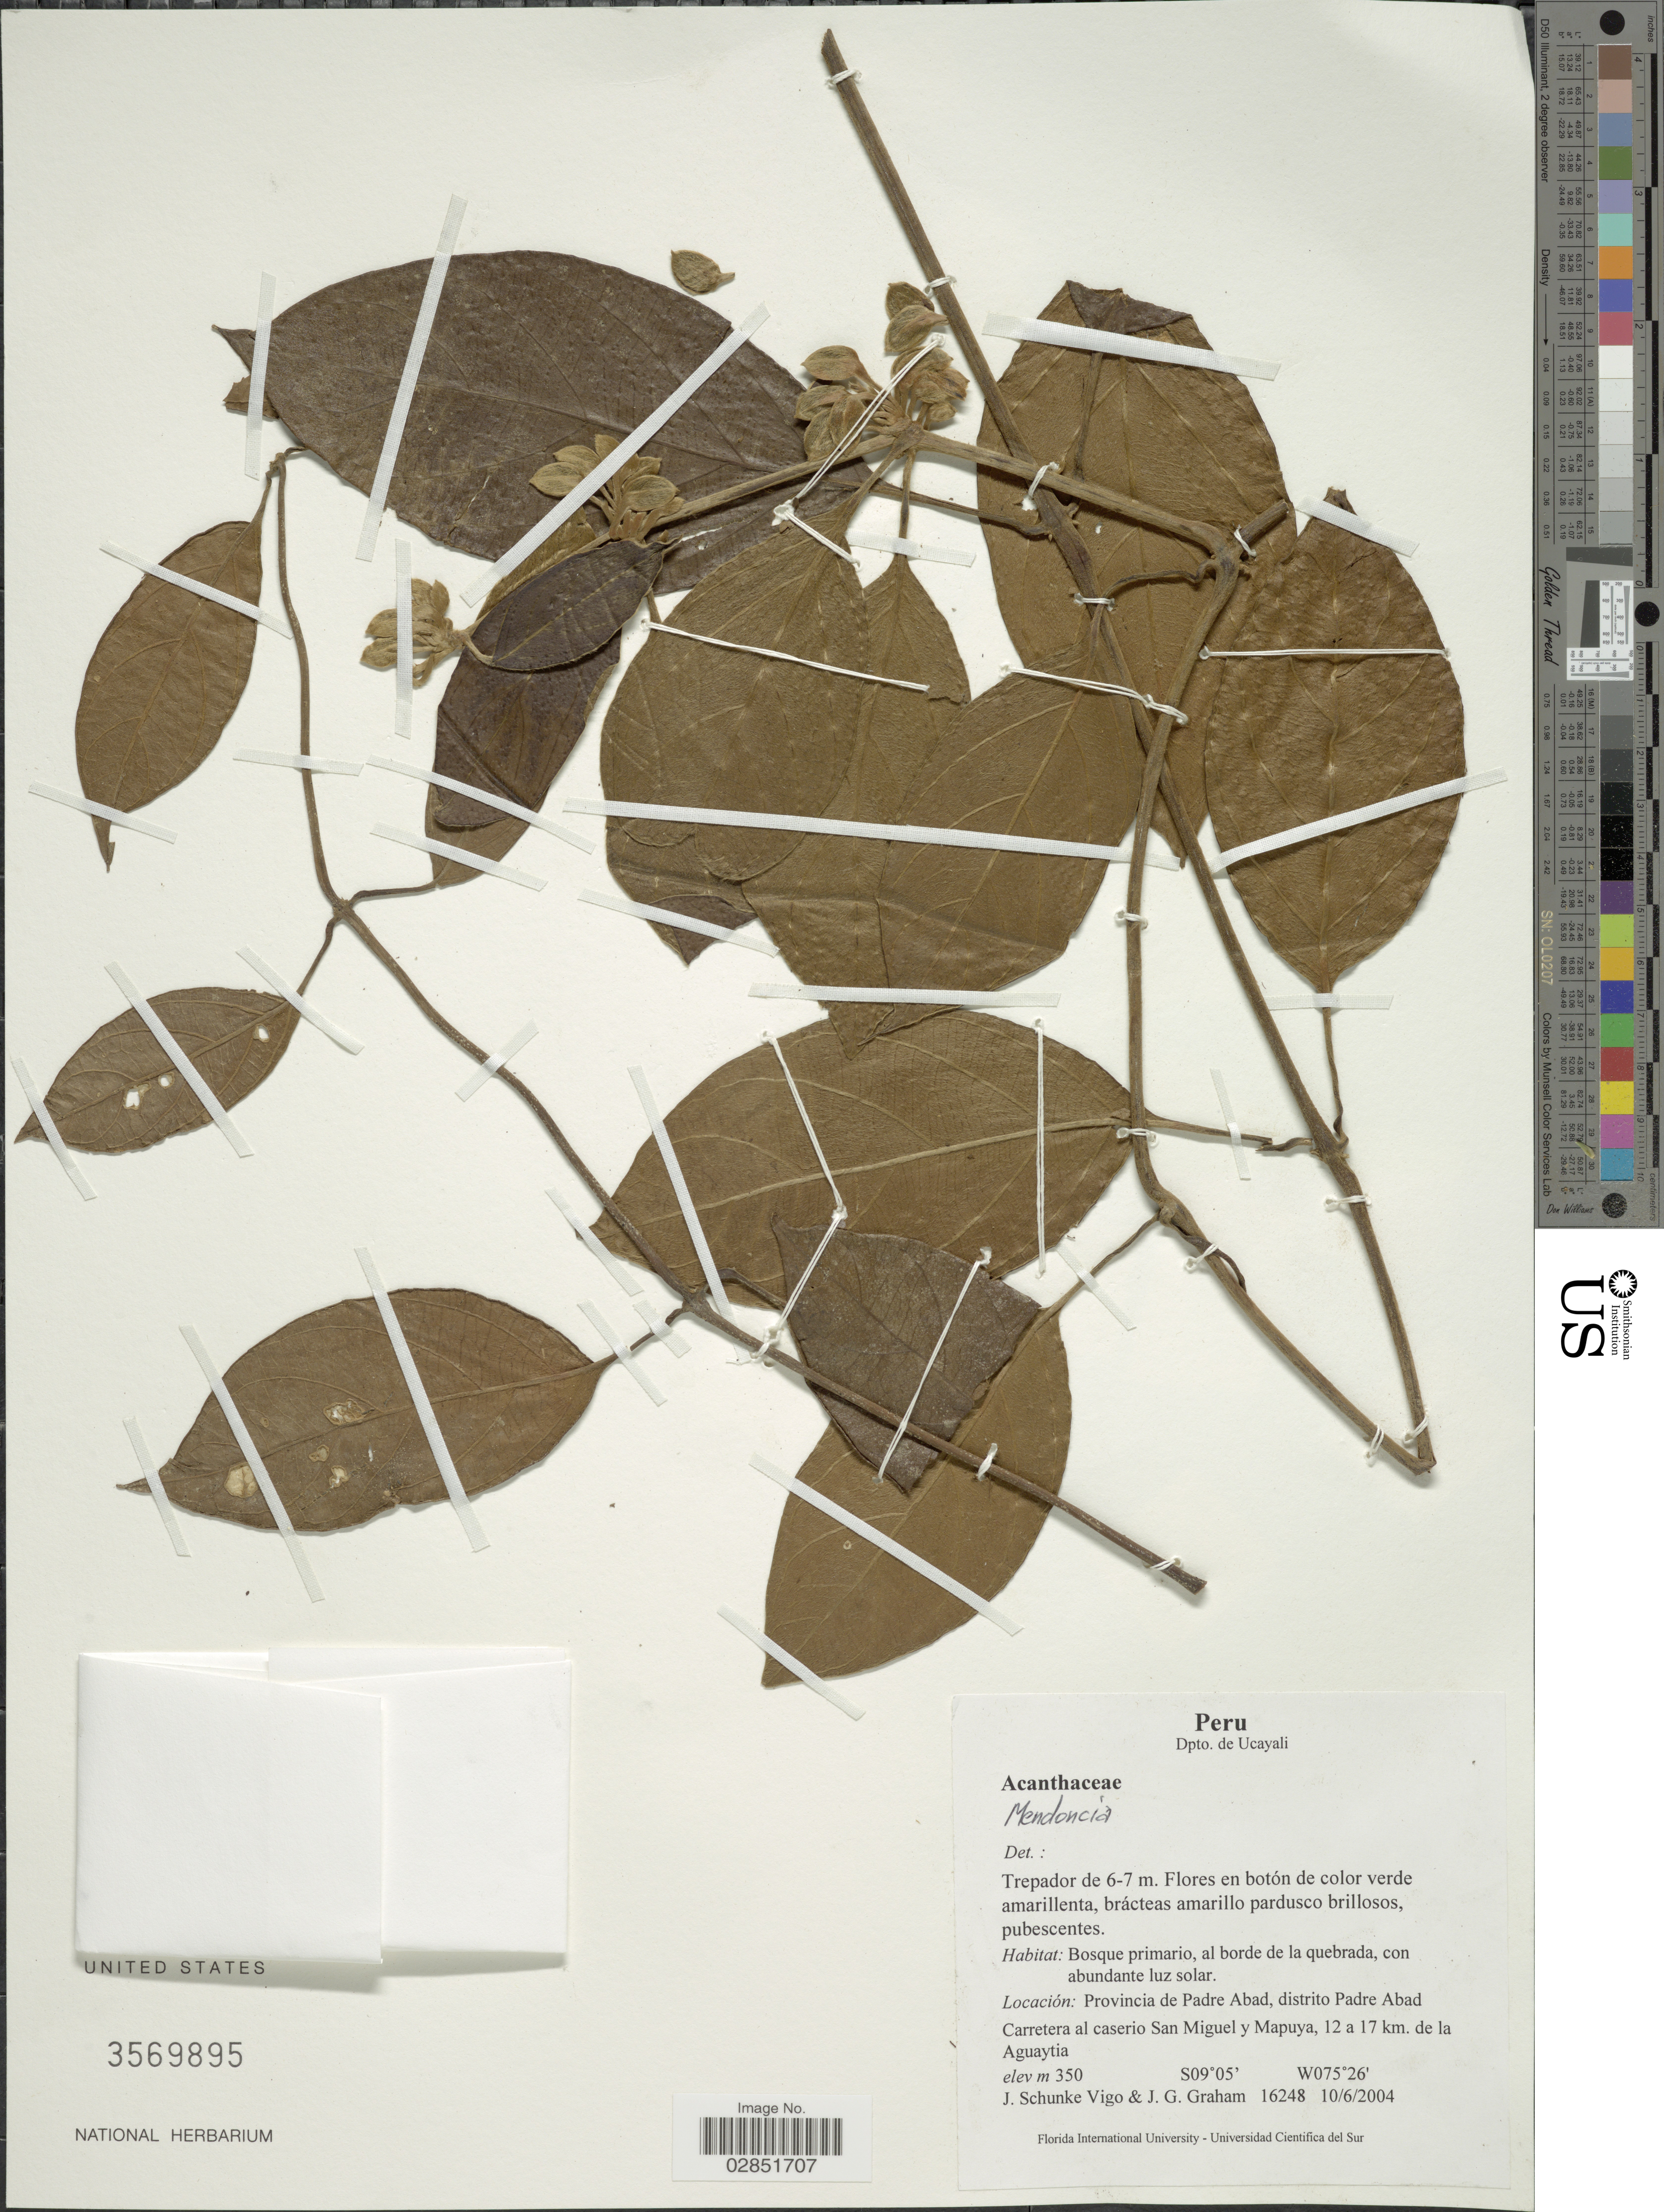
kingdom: Plantae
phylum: Tracheophyta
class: Magnoliopsida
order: Lamiales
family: Acanthaceae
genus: Mendoncia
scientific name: Mendoncia sp.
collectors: J. Schunke Vigo & J. Graham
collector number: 16248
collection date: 2004-06-10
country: Peru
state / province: Ucayali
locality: Dpto. de Ucayali. Provincia de Padre Abad, distrito Padre Abad. Carretera al caserio San Miguel y Mapuya, 12 a 17 km. de la Aguaytia.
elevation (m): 350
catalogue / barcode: US 3569895